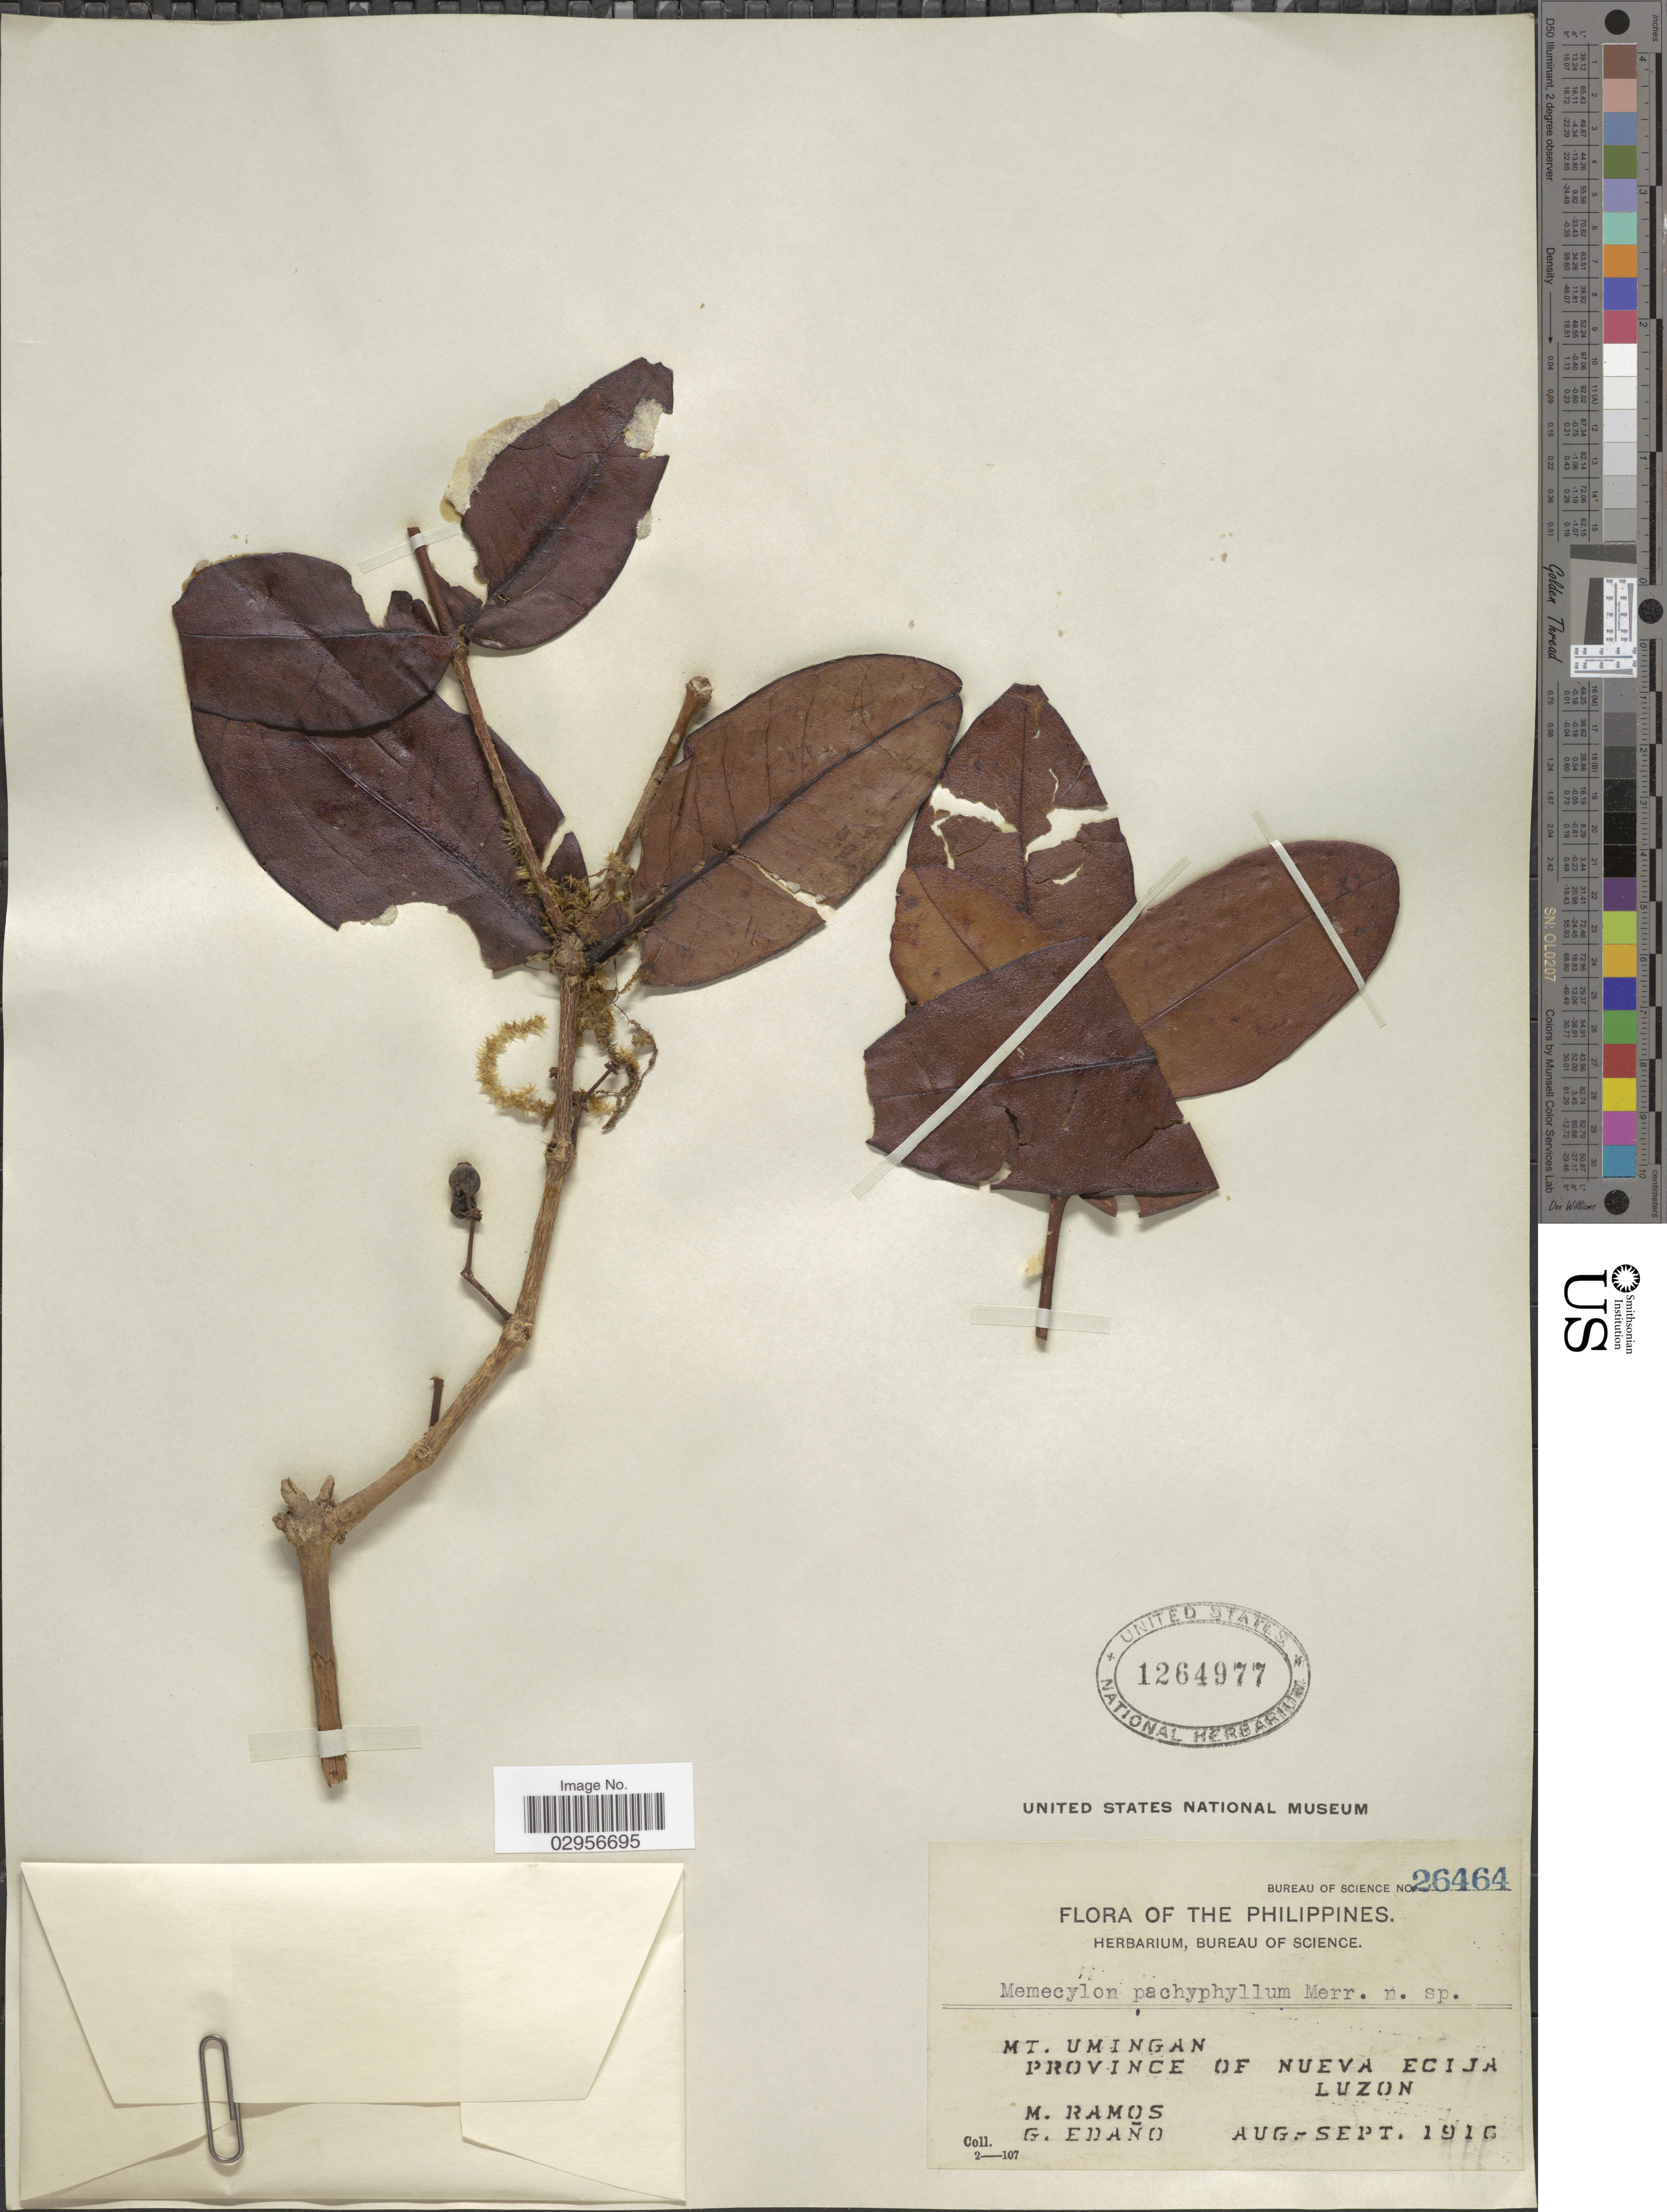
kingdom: Plantae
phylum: Tracheophyta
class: Magnoliopsida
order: Myrtales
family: Melastomataceae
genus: Memecylon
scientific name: Memecylon pachyphyllum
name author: Merr.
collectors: M. Ramos & G. Edaño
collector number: Burean of Science 26464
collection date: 1916-08/1916-09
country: Philippines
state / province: Central Luzon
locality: Mt. Umingan, Province of Nueva Ecija, Luzon.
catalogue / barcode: US 1264977